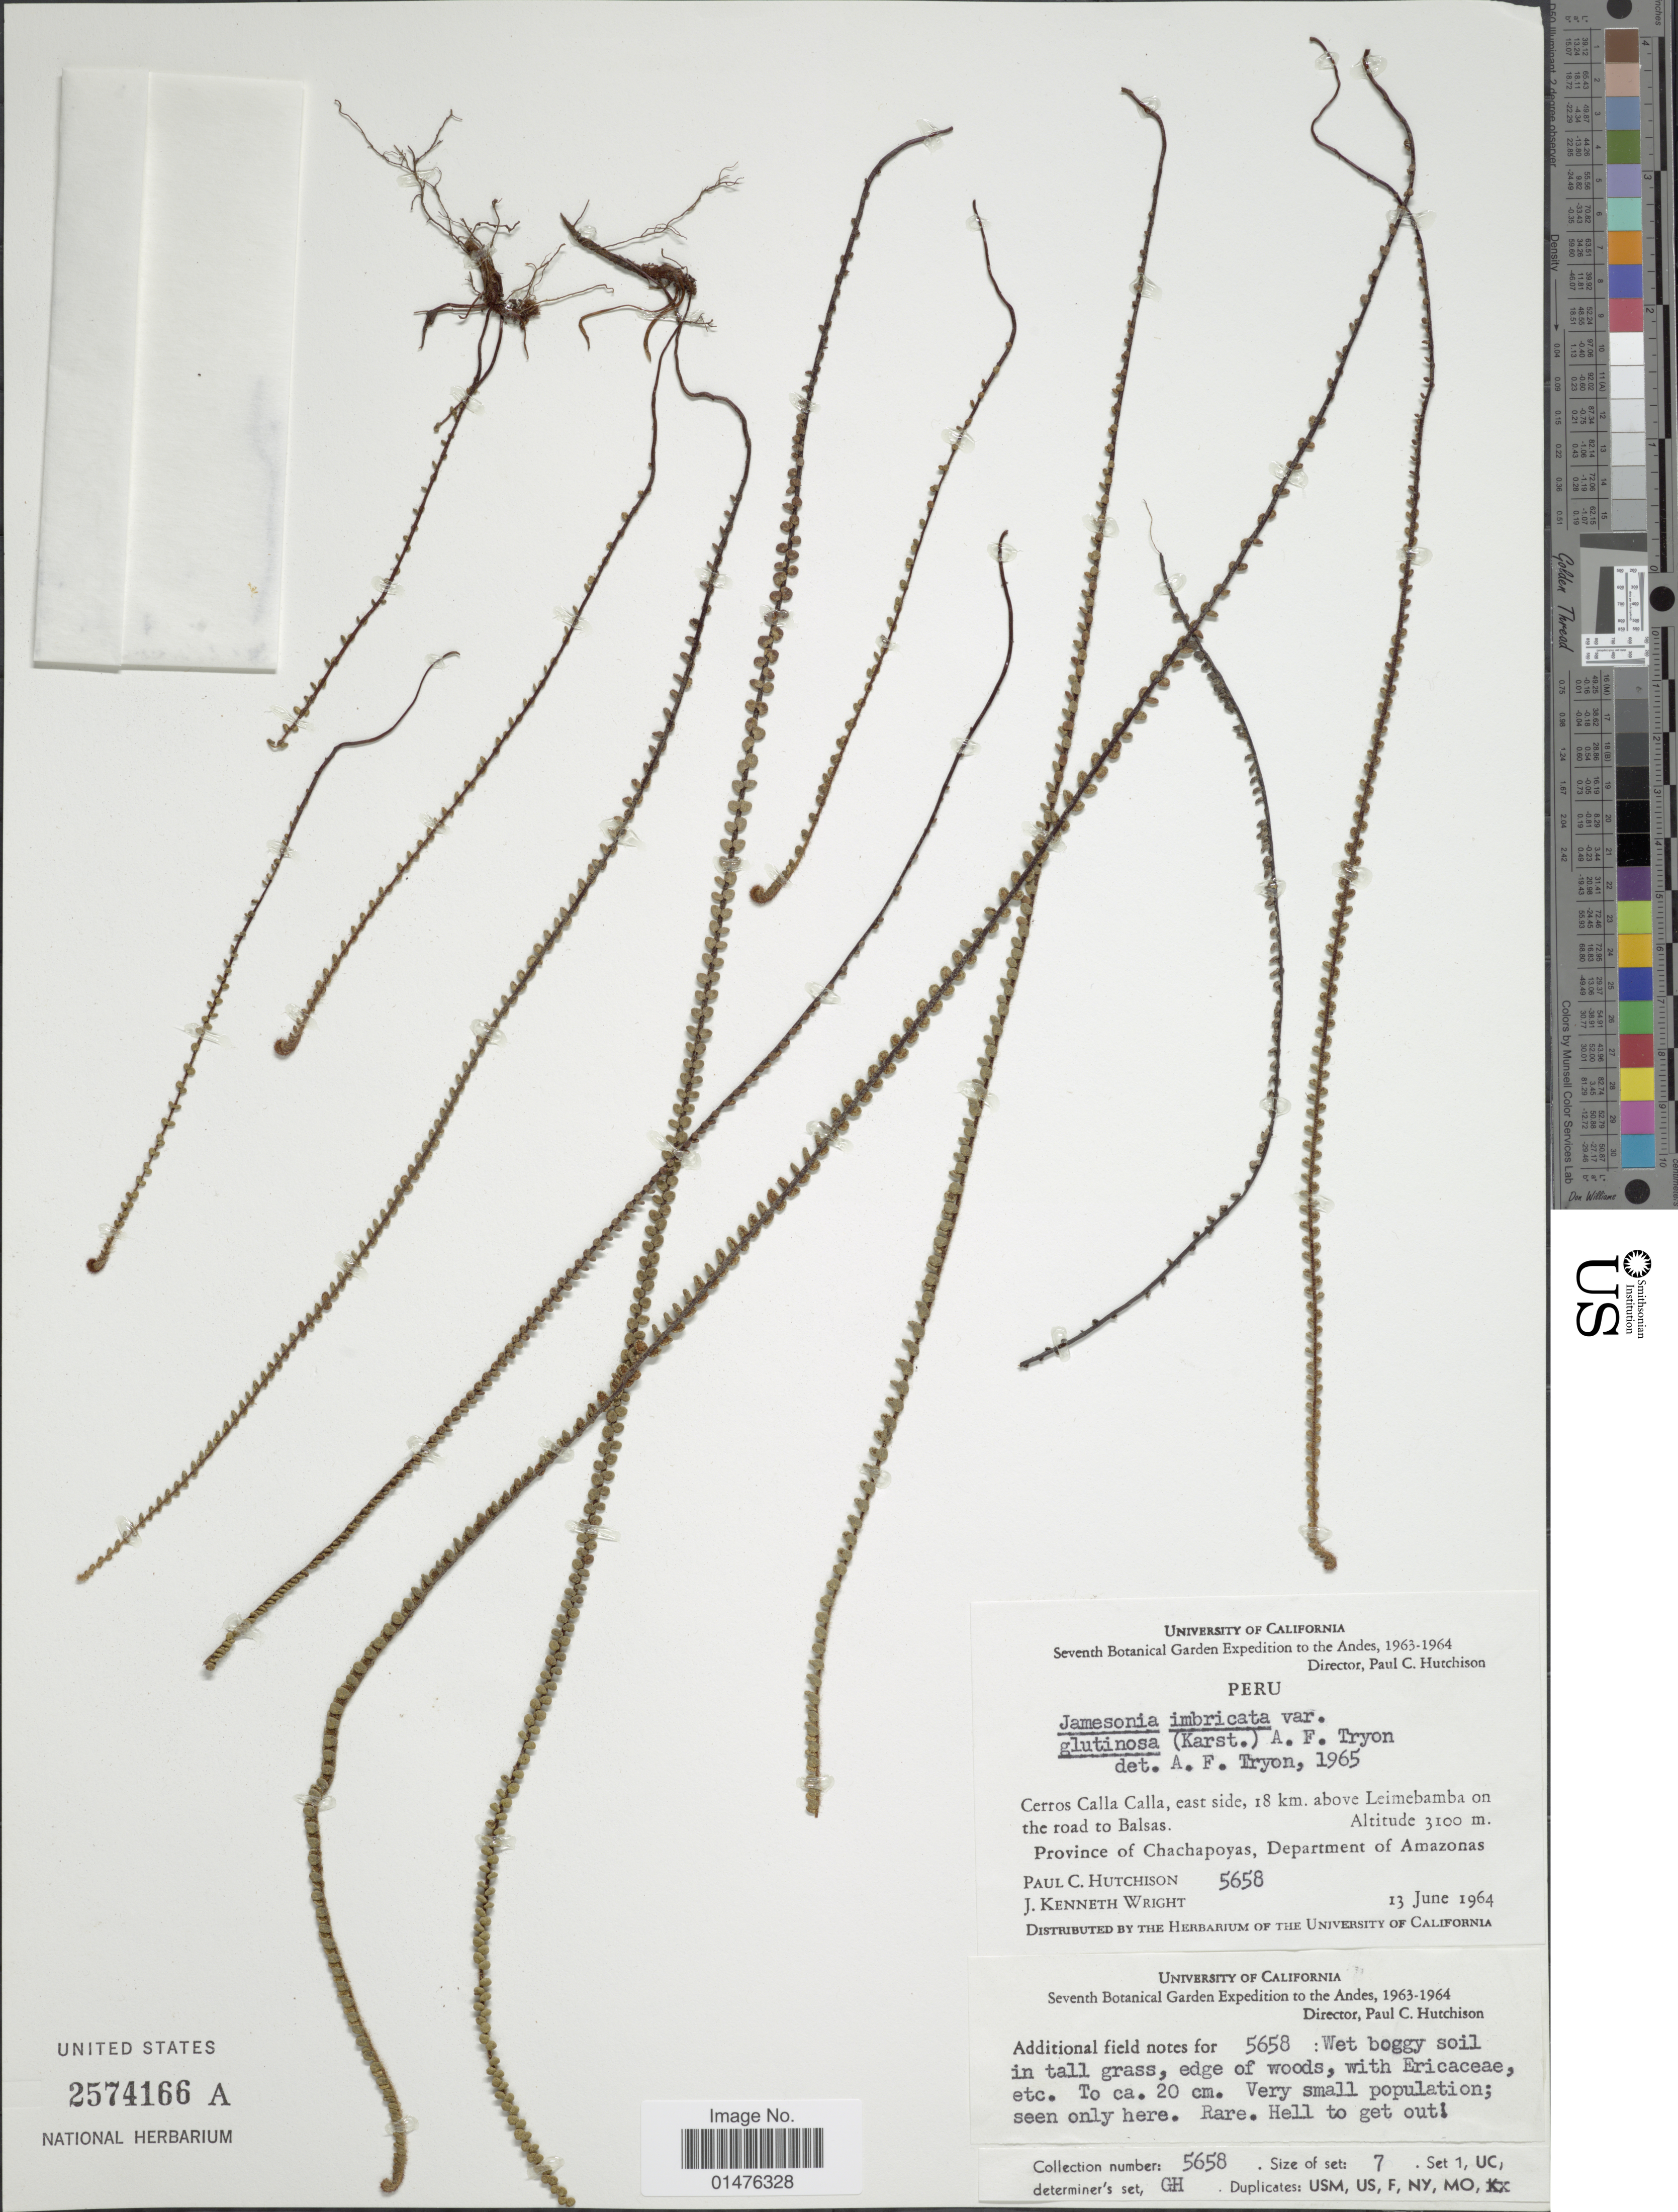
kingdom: Plantae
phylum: Tracheophyta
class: Polypodiopsida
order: Polypodiales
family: Pteridaceae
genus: Jamesonia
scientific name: Jamesonia imbricata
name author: (Sw.) Hook. & Grev.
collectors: P. C. Hutchison & J. K. Wright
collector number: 5658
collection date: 1964-06-13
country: Peru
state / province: Amazonas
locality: Cerros Calla Calla, east side 18 km. above Leimebamba on the road to Balsas, Province of Chachapoyas, Department of Amazonas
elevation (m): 3100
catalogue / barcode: US 2574166A